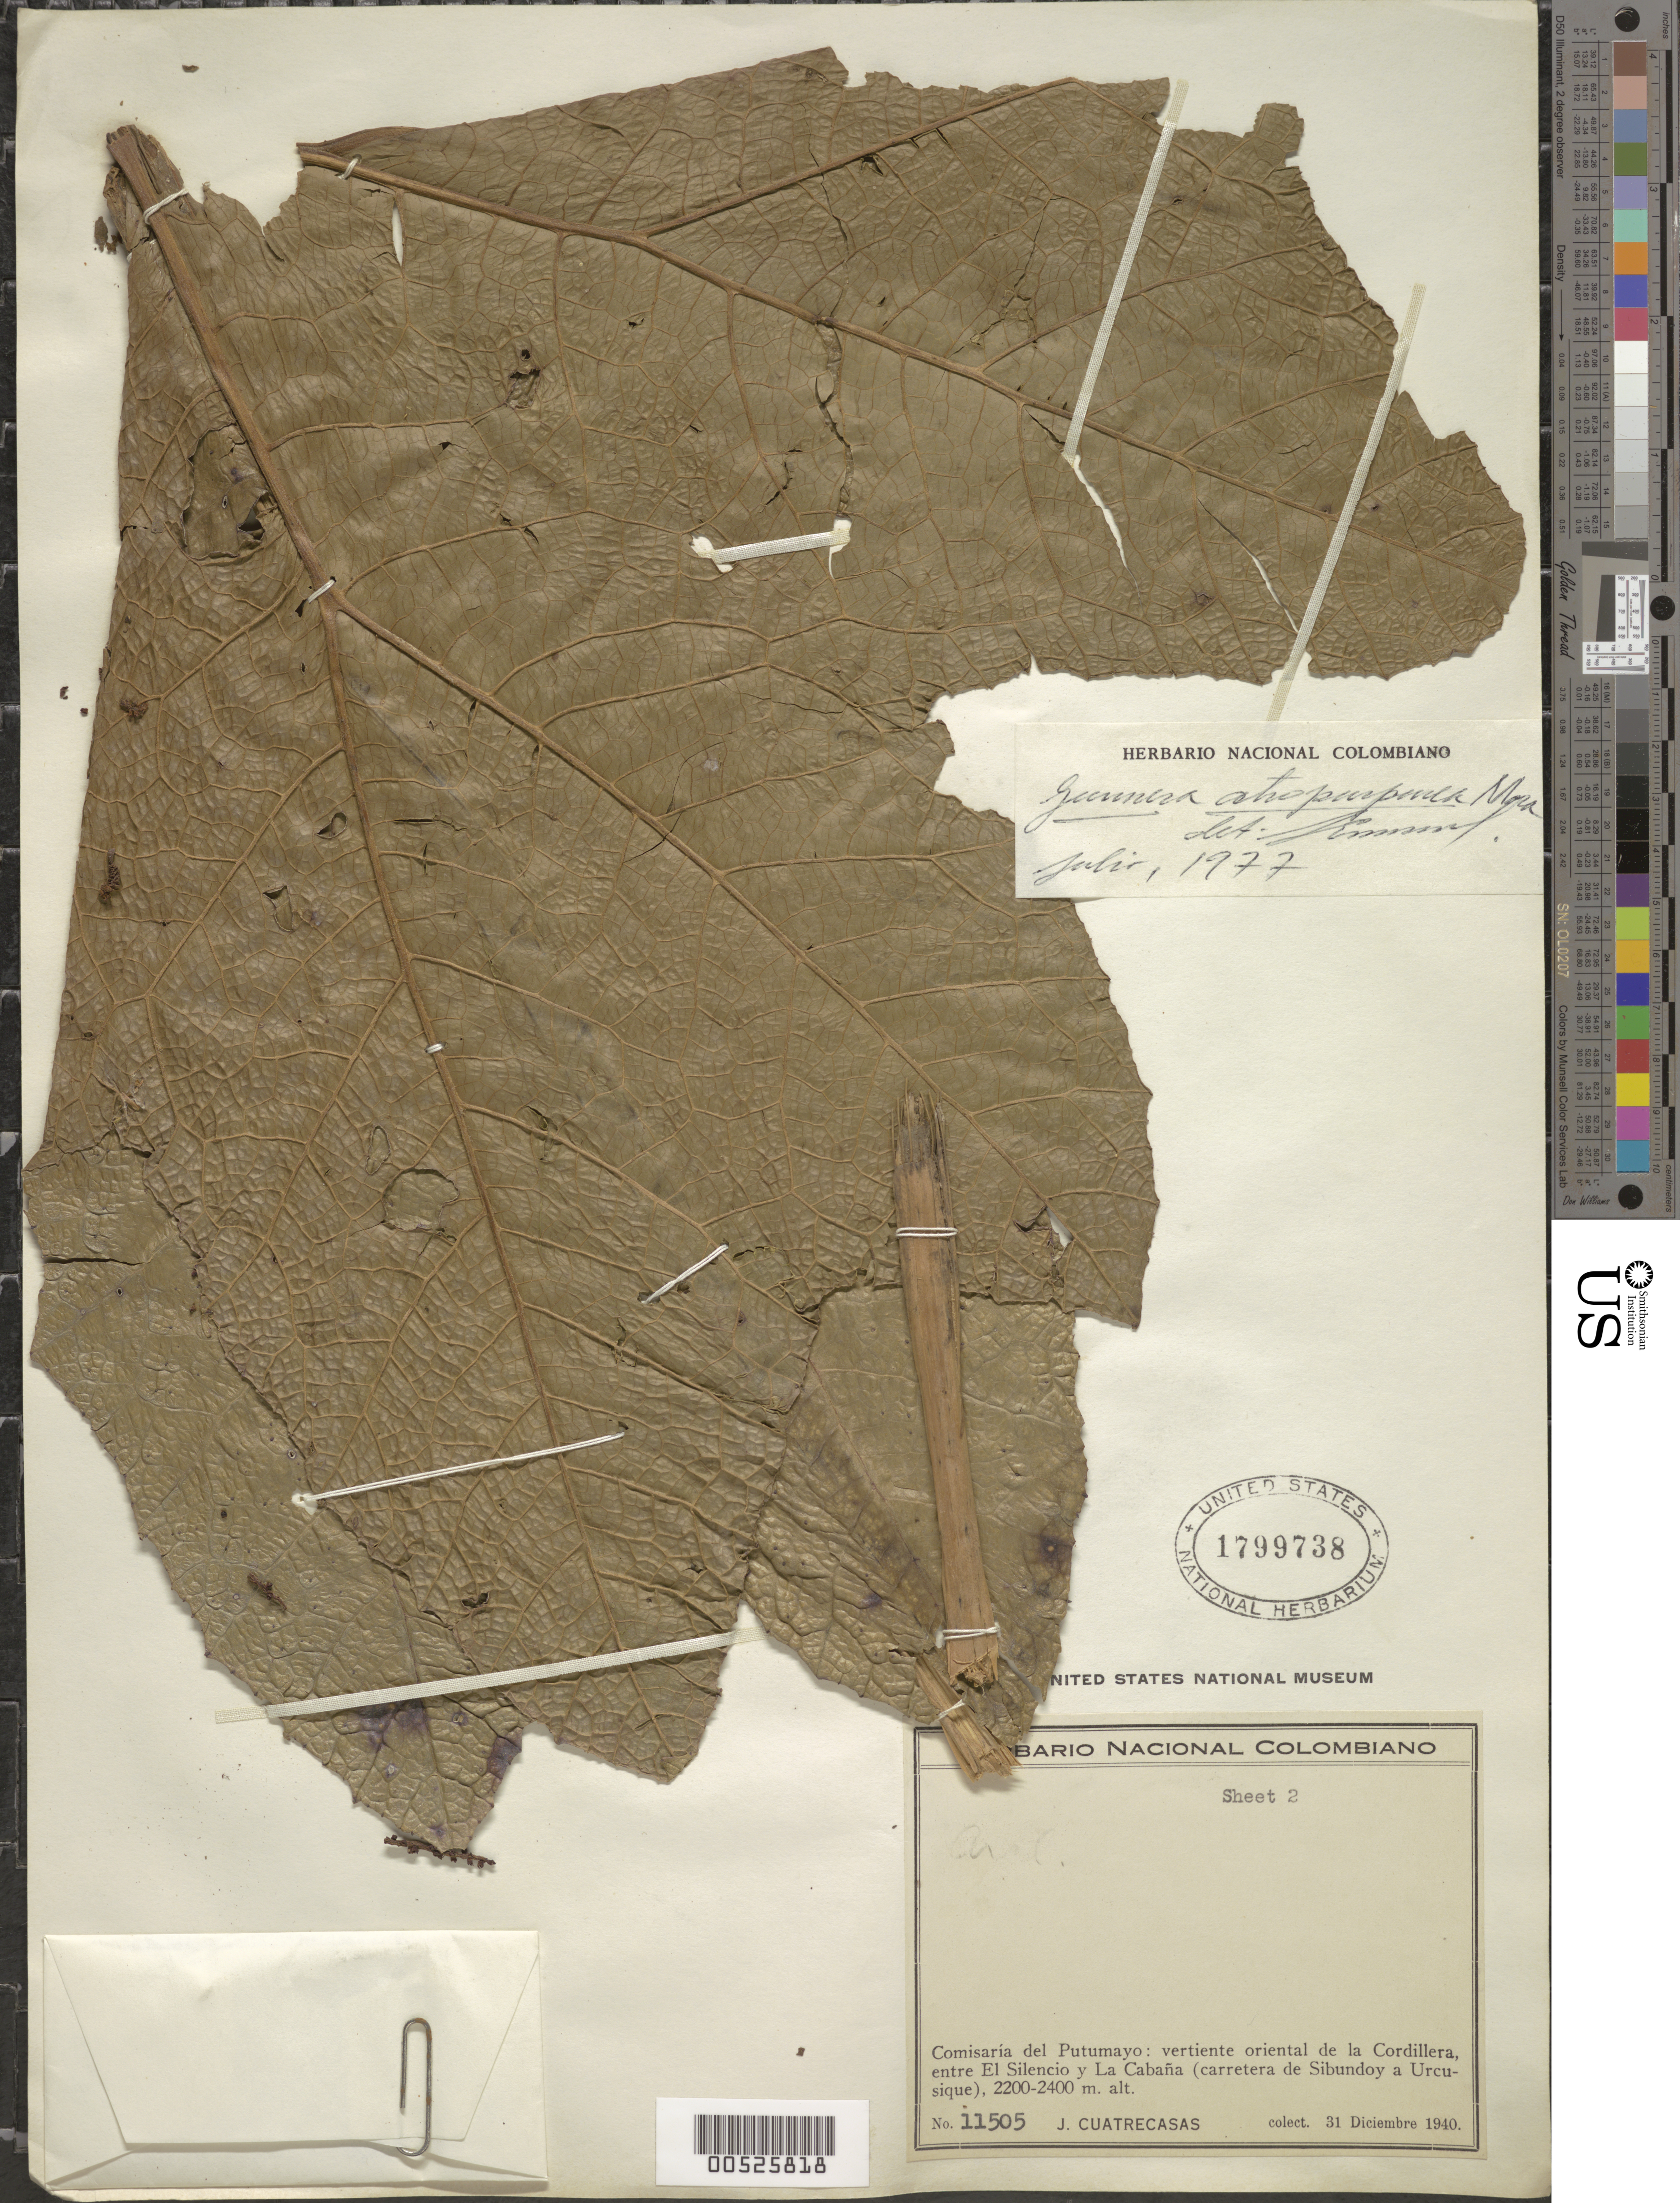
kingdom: Plantae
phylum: Tracheophyta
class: Magnoliopsida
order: Gunnerales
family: Gunneraceae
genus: Gunnera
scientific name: Gunnera atropurpurea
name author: L.E. Mora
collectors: J. Cuatrecasas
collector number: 11505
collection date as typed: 31 Dec 1940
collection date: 1940-12-31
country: Colombia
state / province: Putumayo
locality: Entre El Silencio y La Cabaña (Carretera de Sibundoy a Urcusique).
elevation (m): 2200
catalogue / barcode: US 1799738